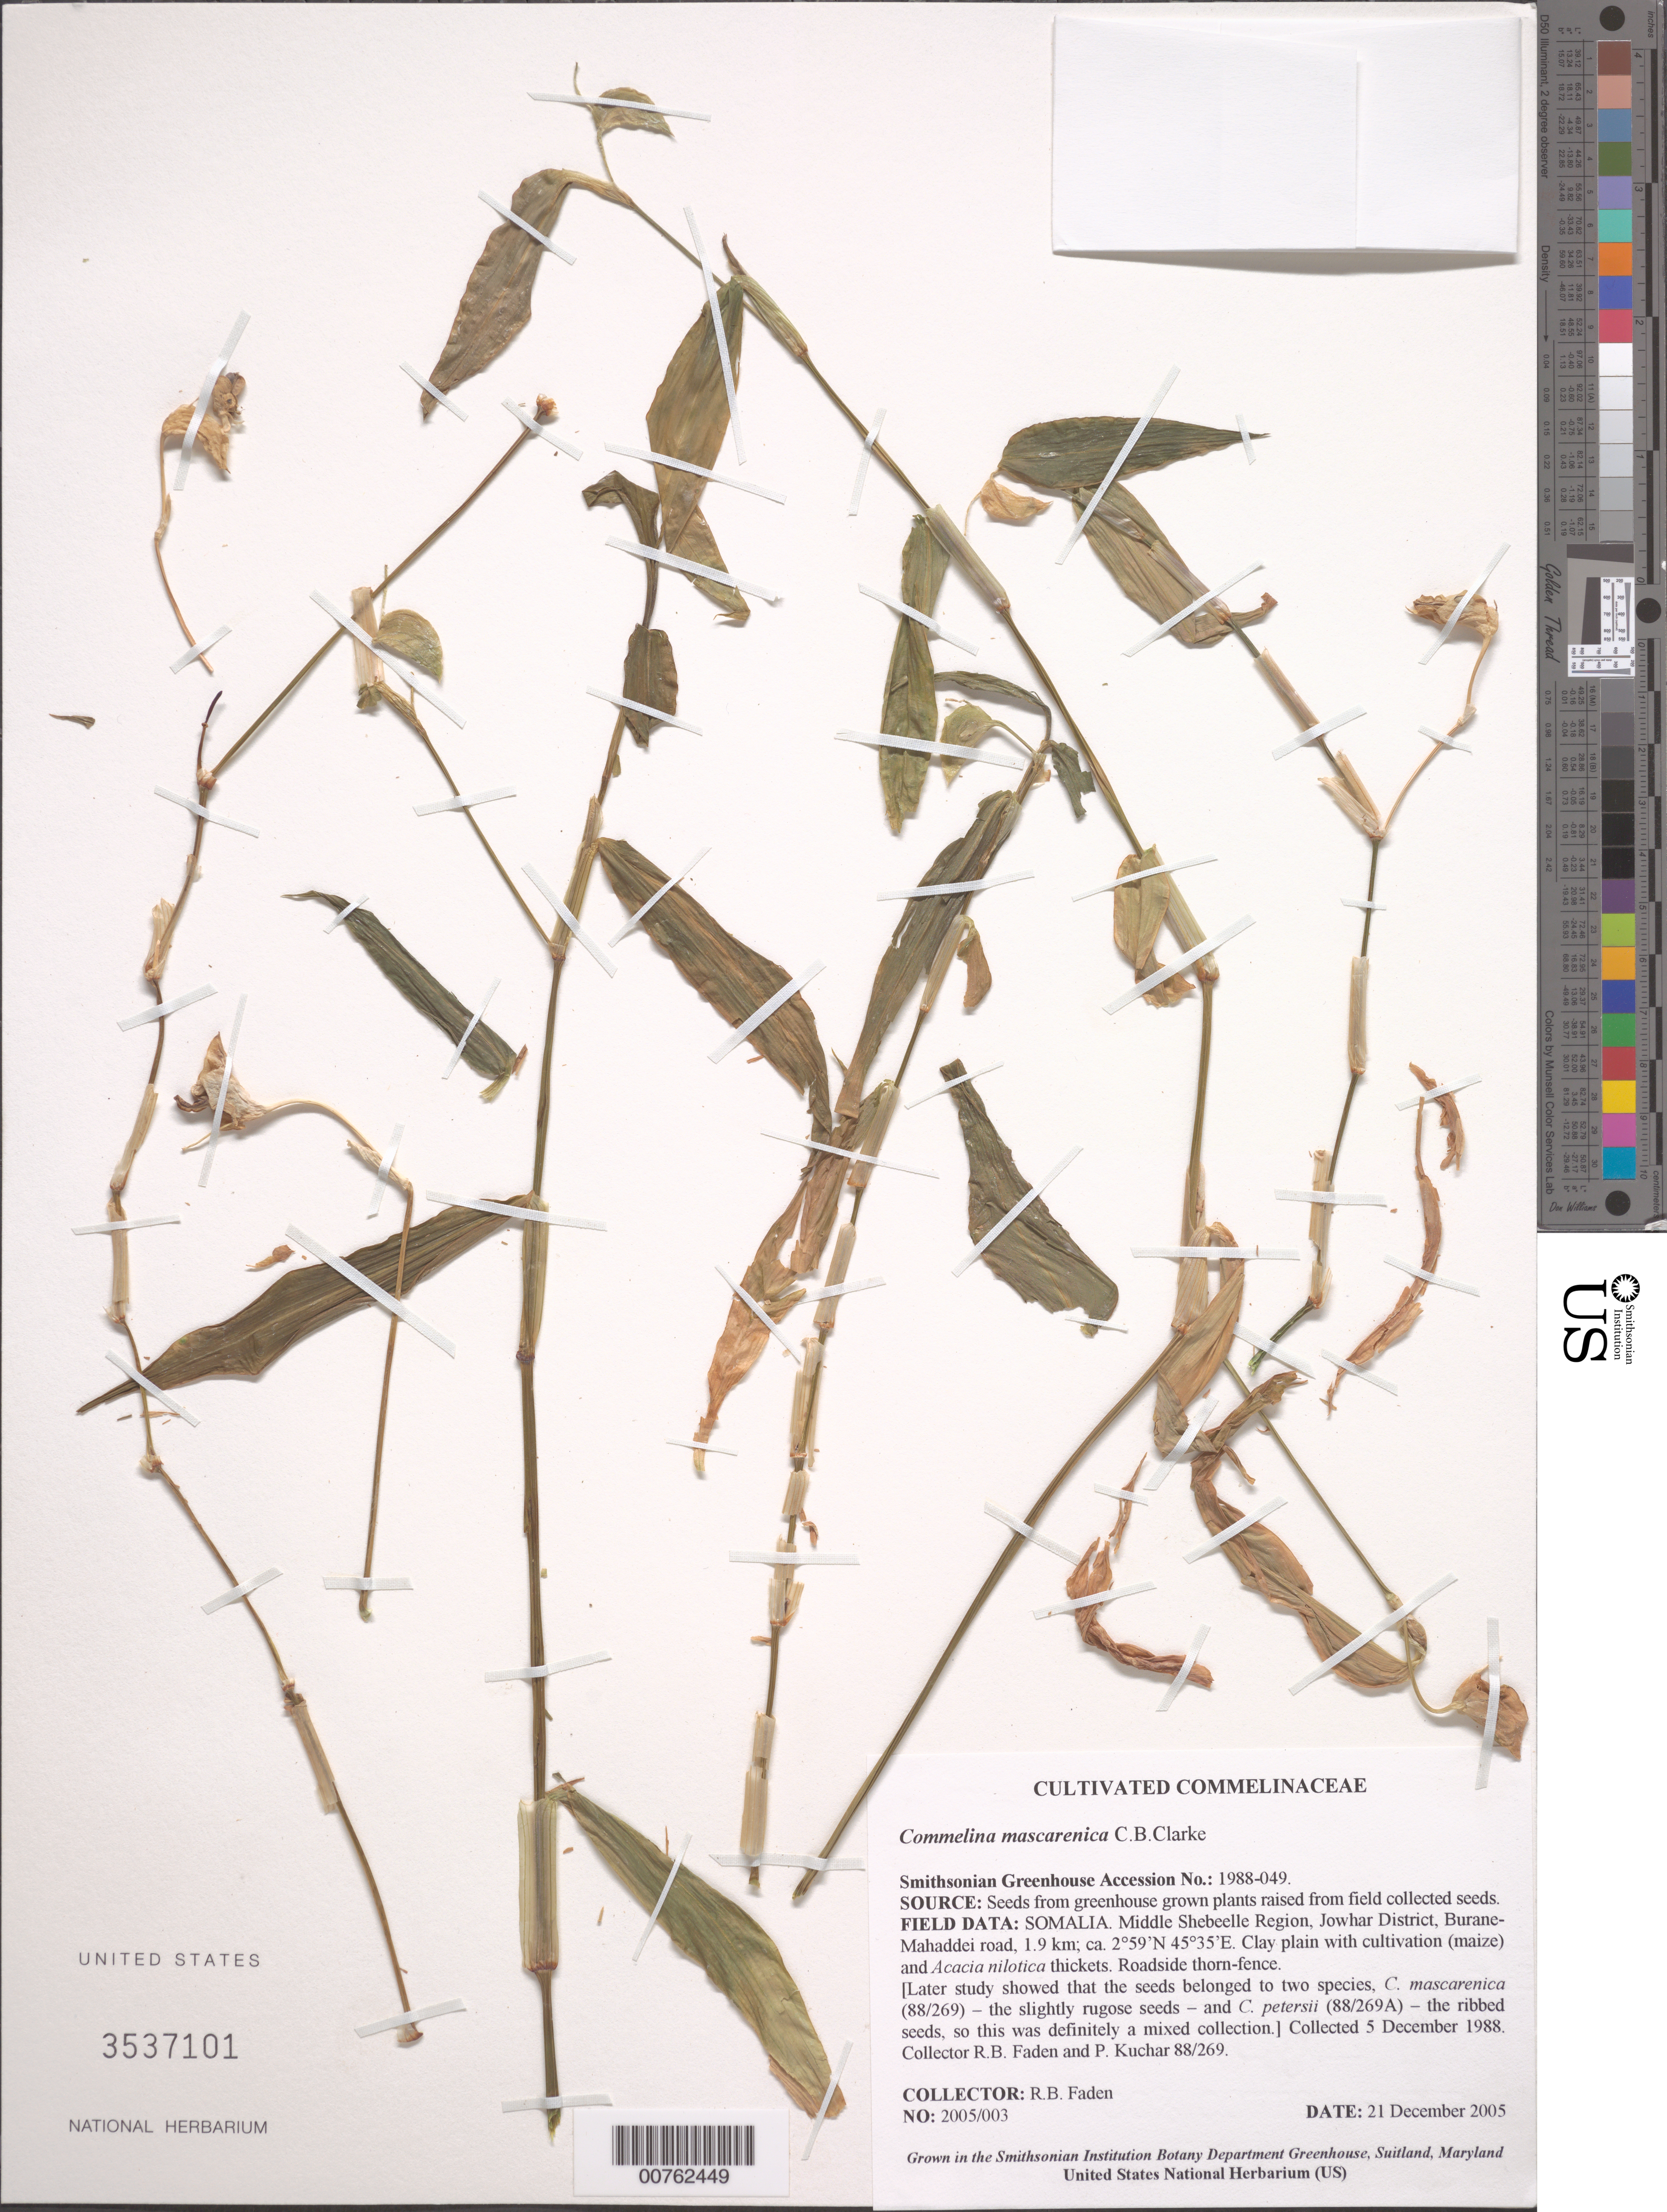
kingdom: Plantae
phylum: Tracheophyta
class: Liliopsida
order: Commelinales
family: Commelinaceae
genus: Commelina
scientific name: Commelina mascarenica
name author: C.B. Clarke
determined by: Faden, Robert B., (US), Smithsonian Institution - National Museum of Natural History (UNITED STATES)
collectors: R. B. Faden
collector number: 2005/003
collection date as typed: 21 Dec 2005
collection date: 2005-12-21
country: Somalia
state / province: Shabeellaha Dhexe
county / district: Jowhar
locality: Burane-Mahaddei road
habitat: Clay plain with cultivation (maize) and Acacia nilotica thickets. Roadside thorn-fence.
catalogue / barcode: US 3537101